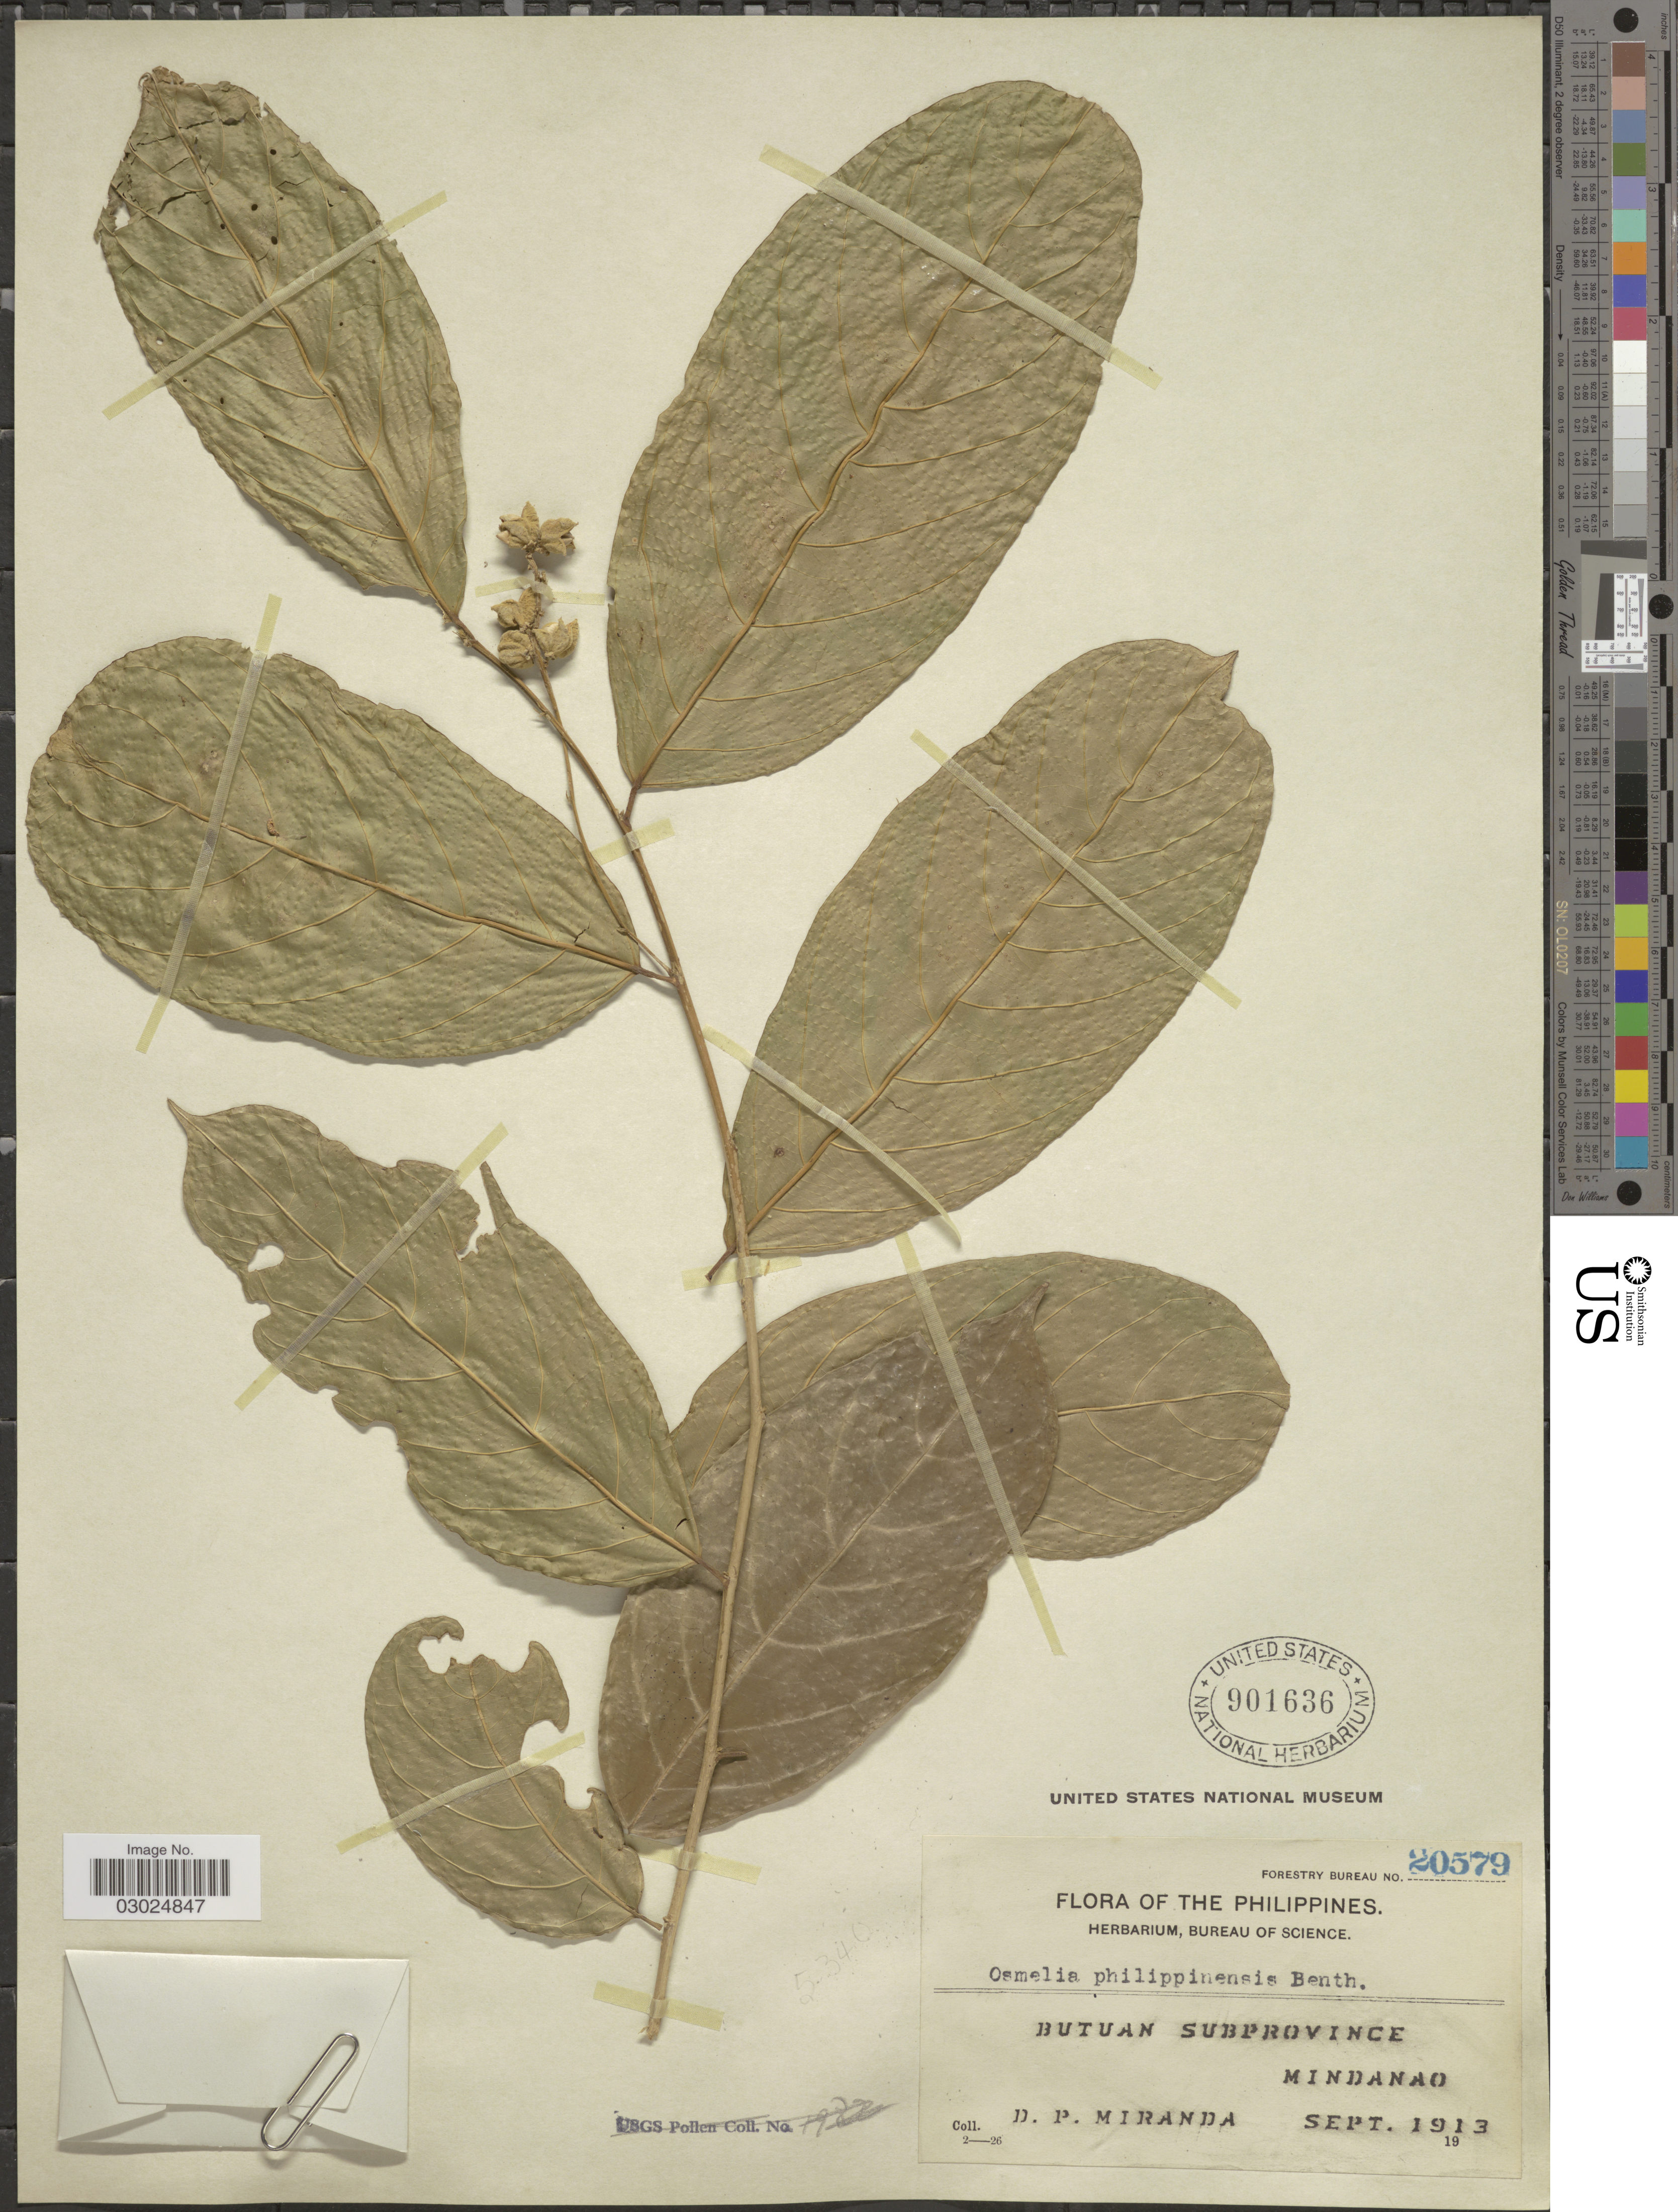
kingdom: Plantae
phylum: Tracheophyta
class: Magnoliopsida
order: Malpighiales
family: Salicaceae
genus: Osmelia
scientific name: Osmelia philippina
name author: (Turcz.) Benth.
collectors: D. P. Miranda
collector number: Forestry Bureau 20579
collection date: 1913-09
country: Philippines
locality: Butuan Subprovince, Mindanao.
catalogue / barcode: US 901636